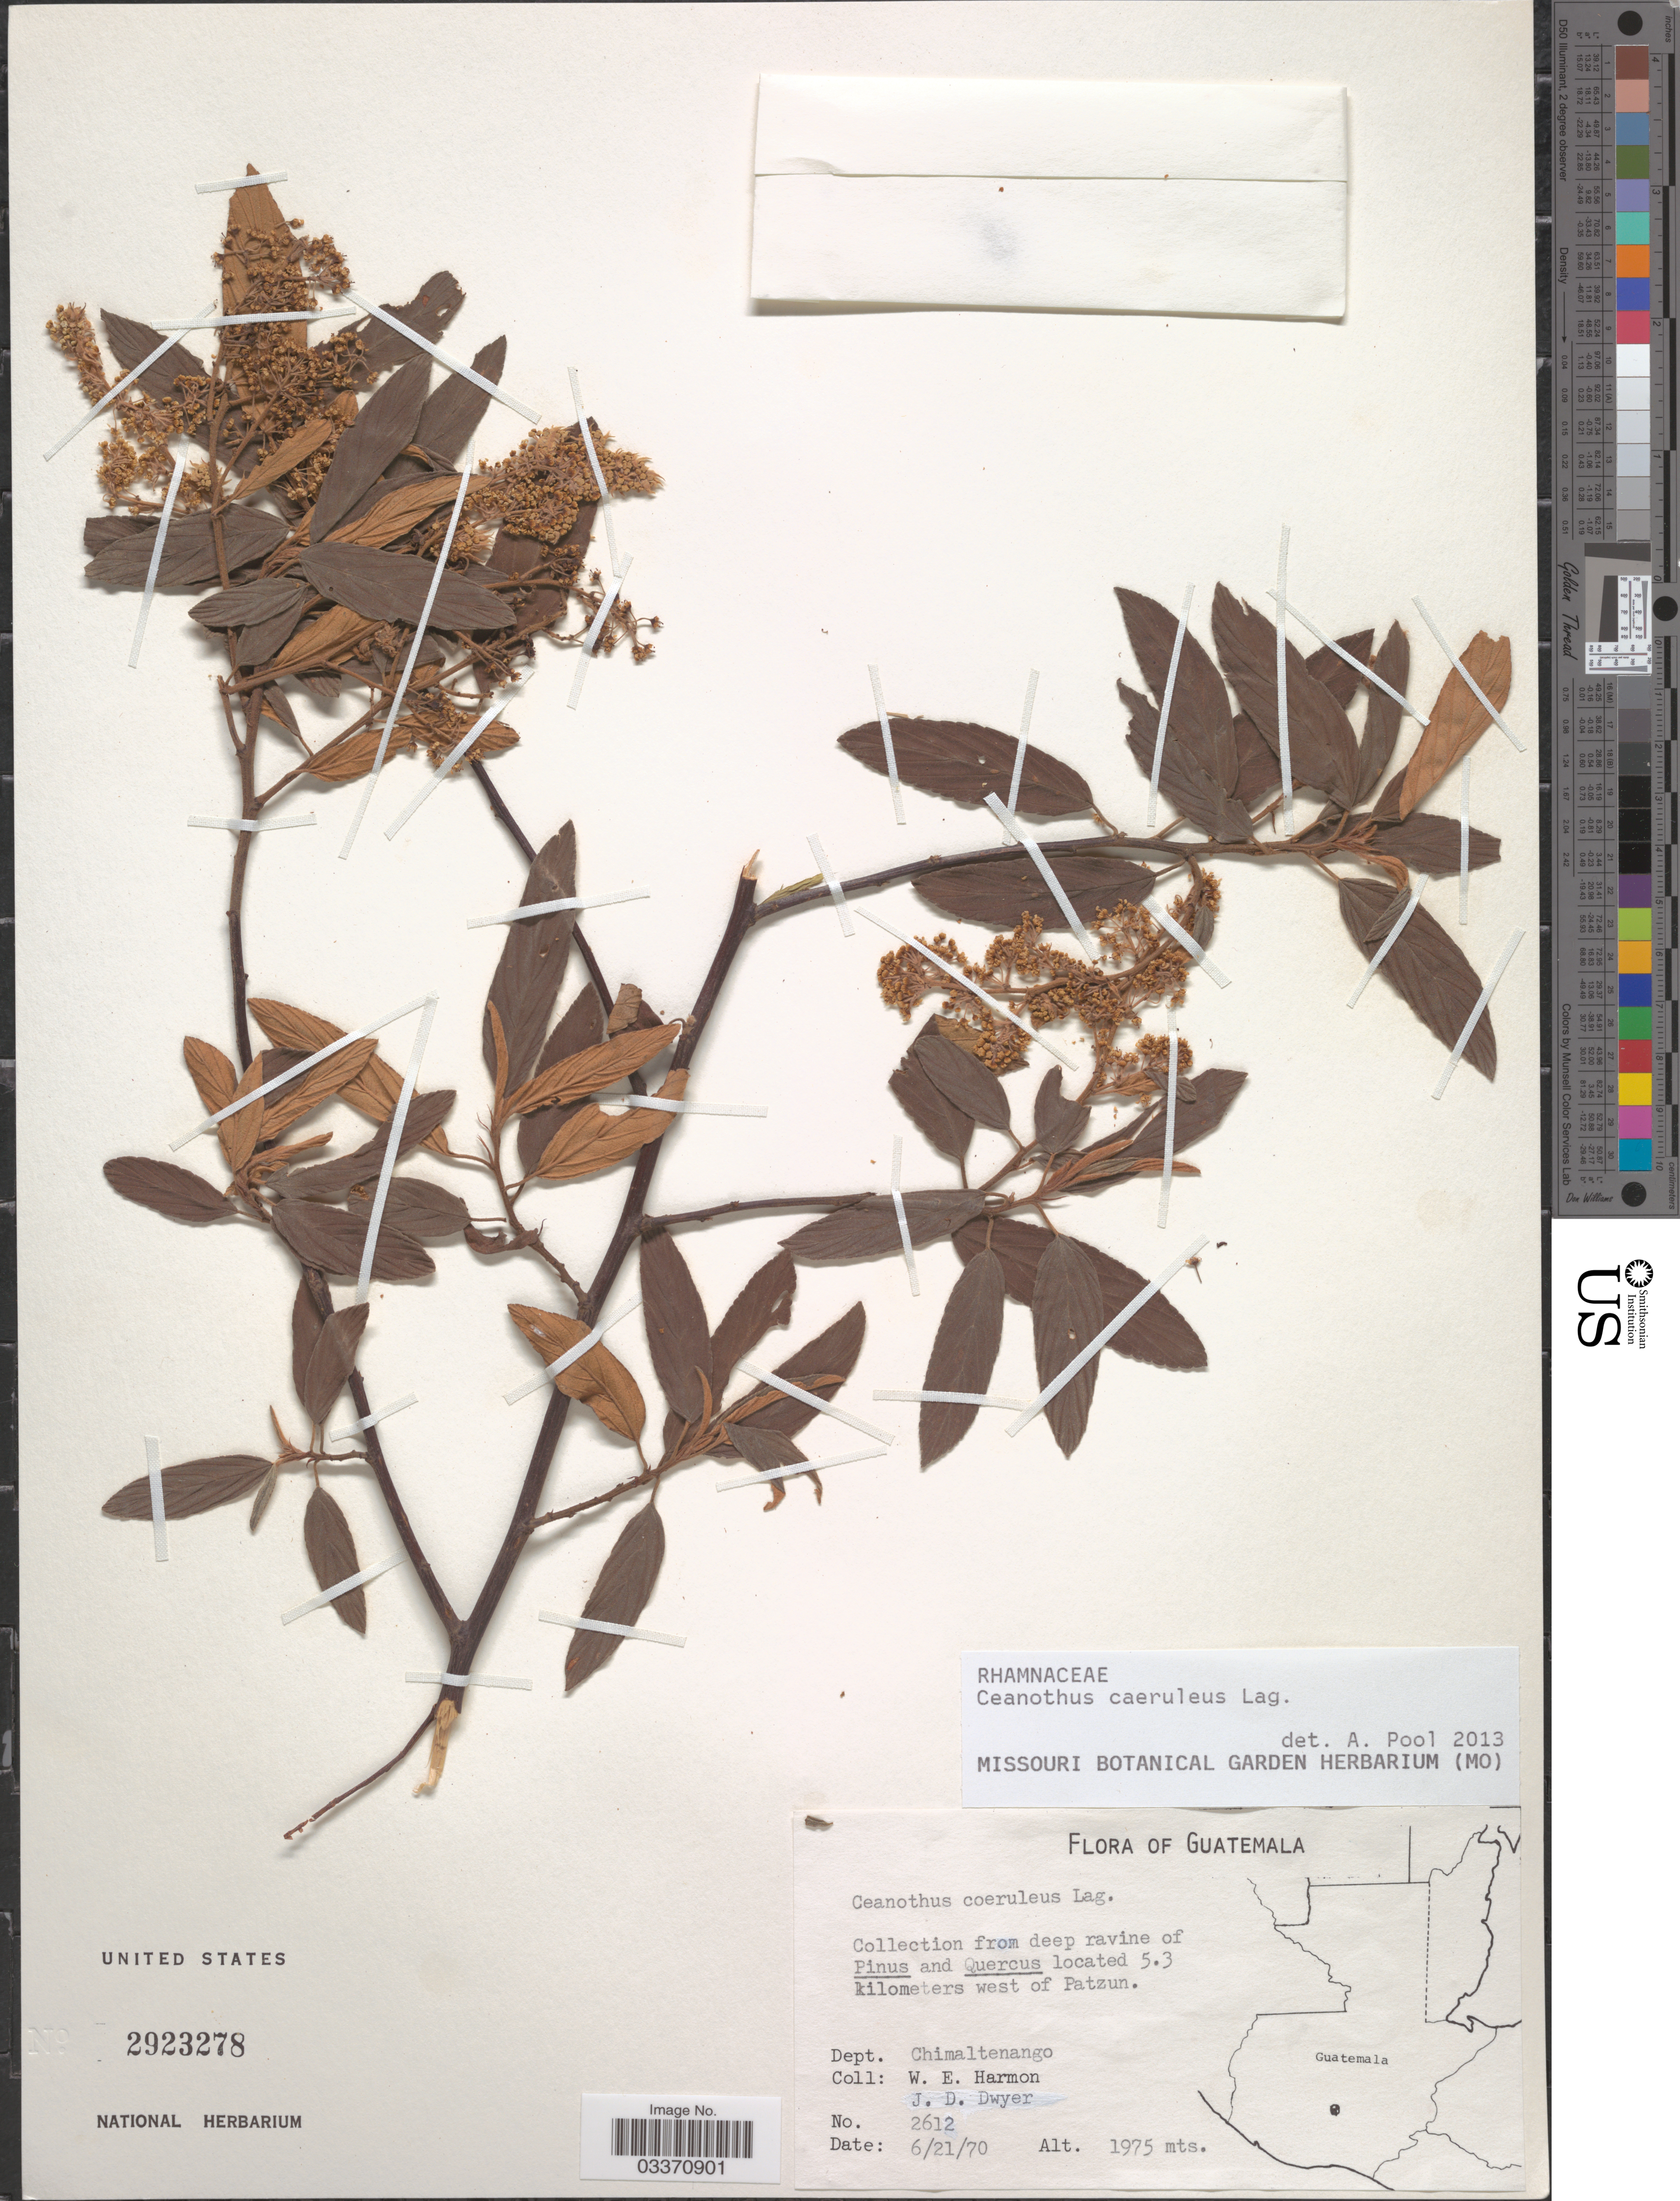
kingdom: Plantae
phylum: Tracheophyta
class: Magnoliopsida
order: Rosales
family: Rhamnaceae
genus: Ceanothus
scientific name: Ceanothus caeruleus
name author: Lag.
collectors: W. E. Harmon & J. D. Dwyer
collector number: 2612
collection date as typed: Transcribed d/m/y: 21/6/70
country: Guatemala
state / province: Chimaltenango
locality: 5.3 kilometers west of Patzun. Dept. Chimaltenango.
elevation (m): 1975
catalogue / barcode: US 2923278